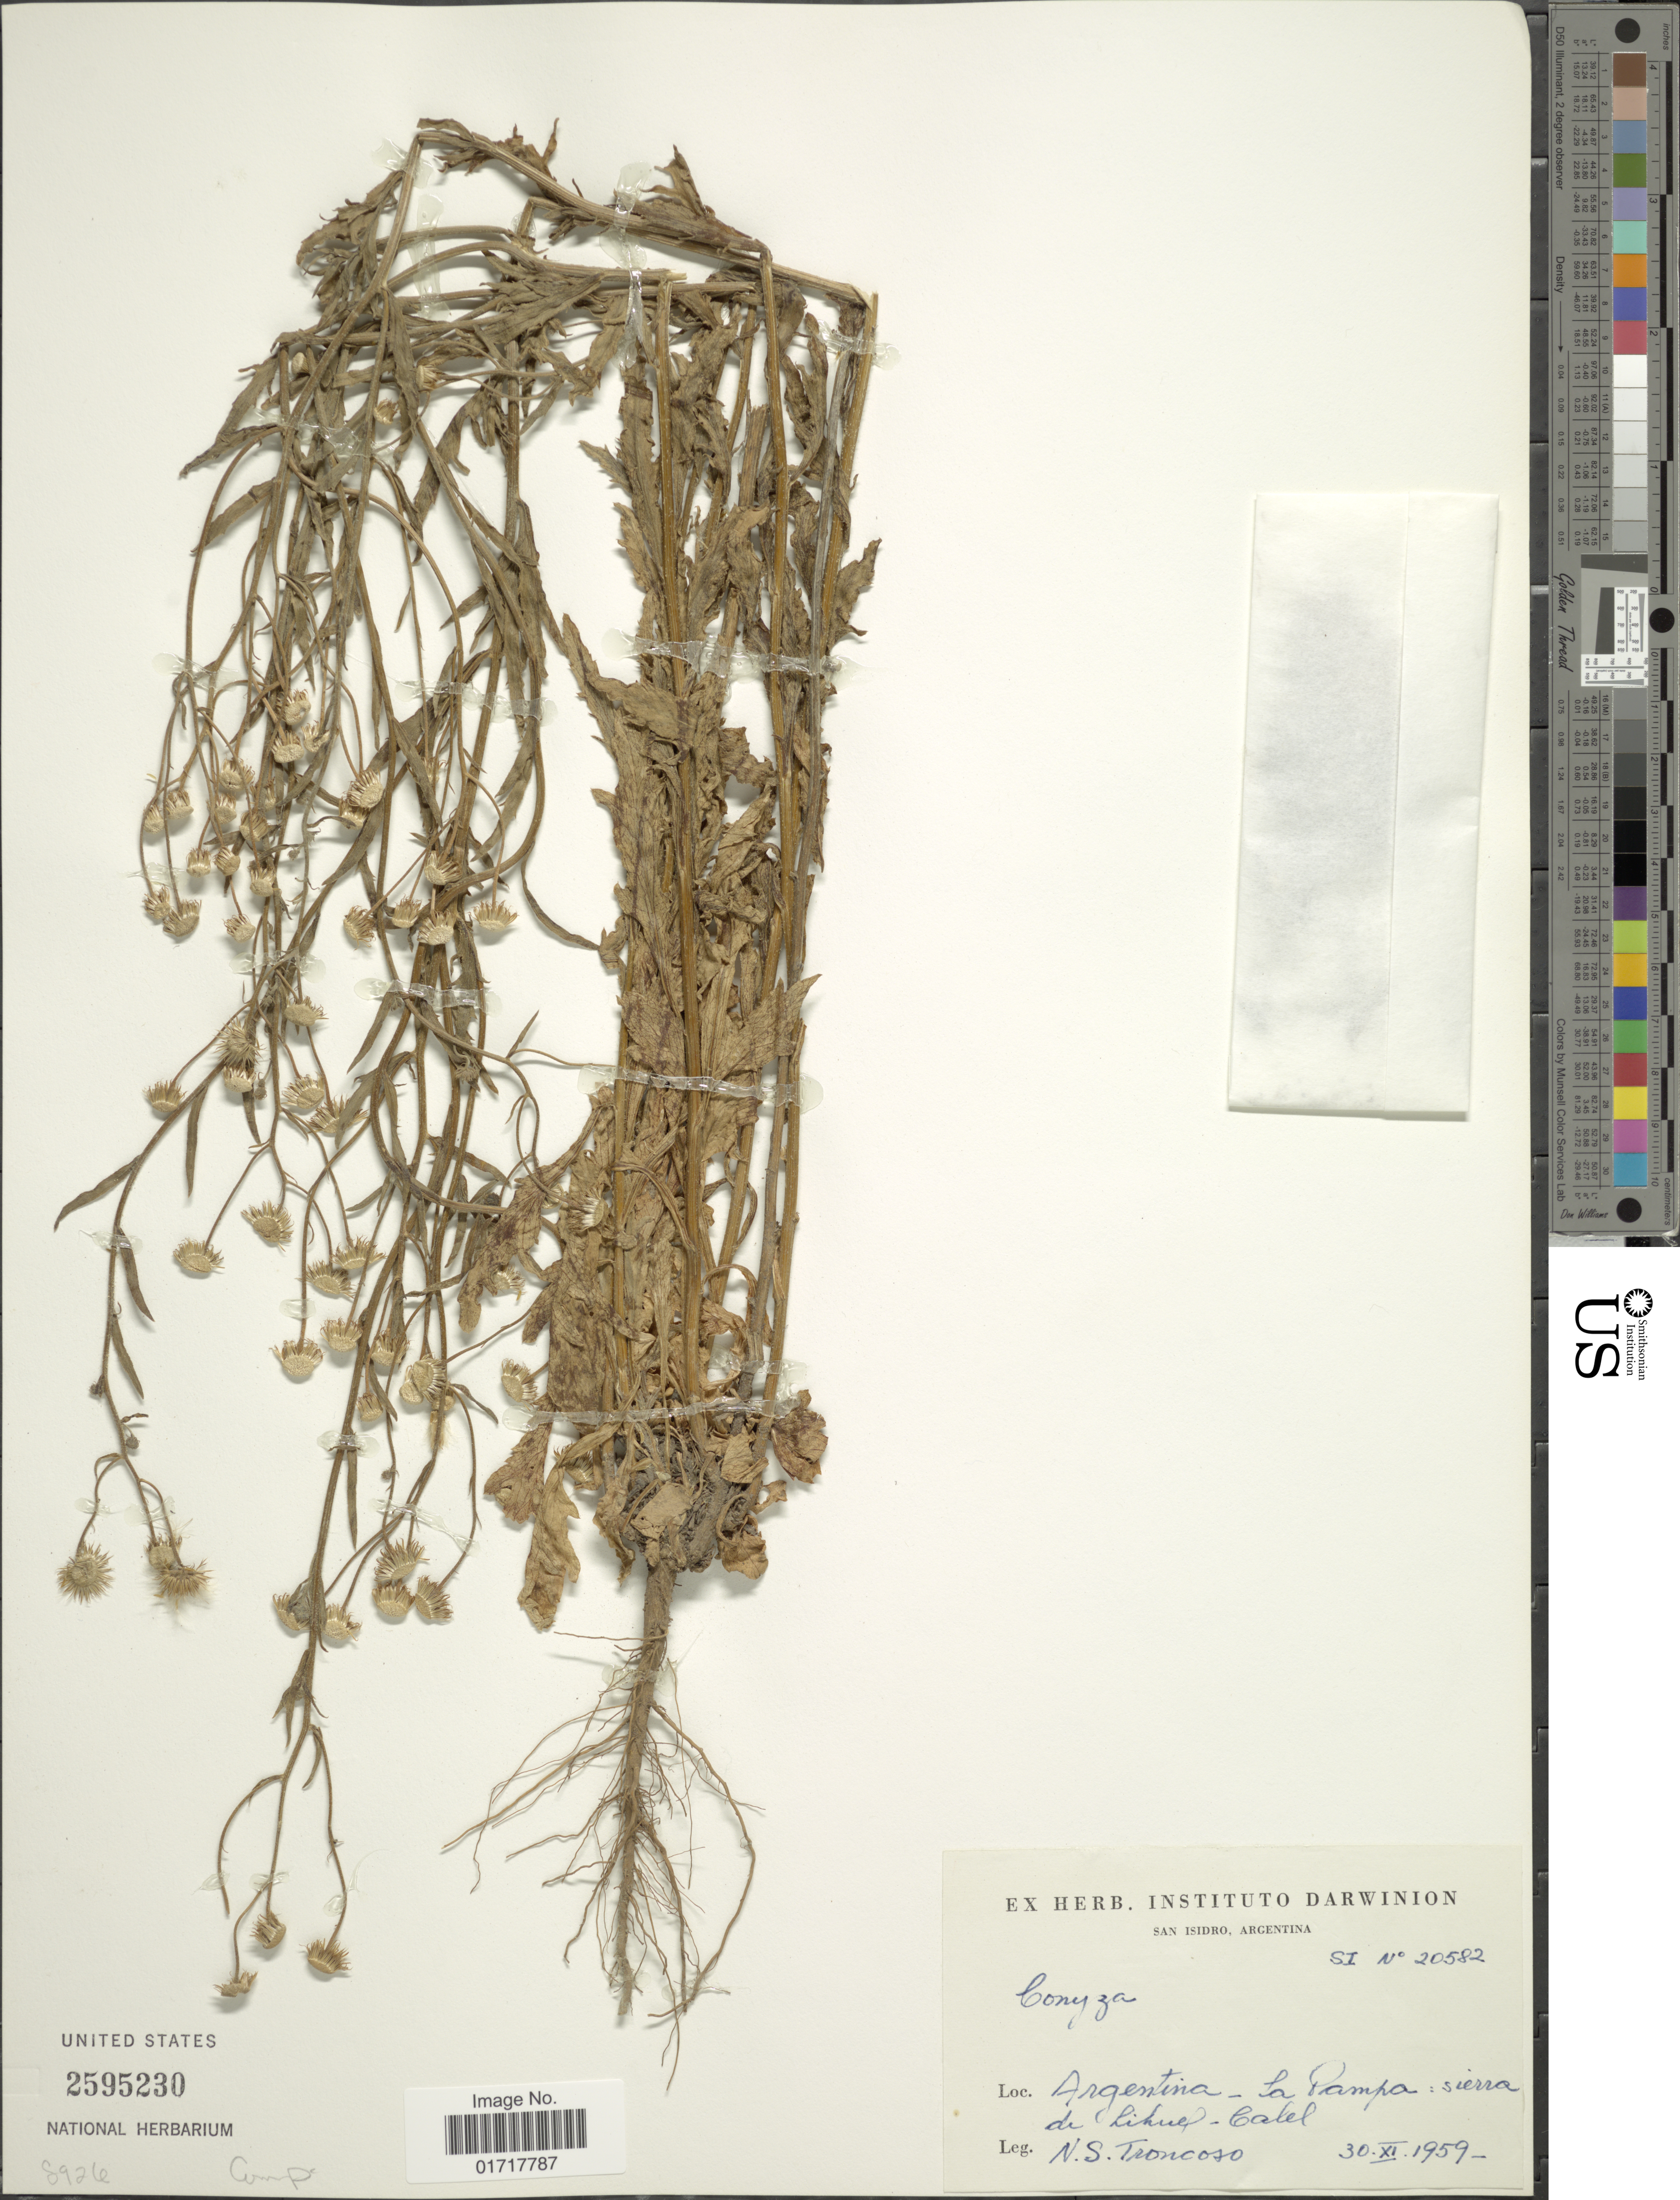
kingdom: Plantae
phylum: Tracheophyta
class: Magnoliopsida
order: Asterales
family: Asteraceae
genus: Conyza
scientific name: Conyza sp.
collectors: N. Troncoso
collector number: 20582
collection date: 1959-11-30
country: Argentina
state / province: La Pampa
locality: Argentina La Pampa : sierra de Lihuel Calel.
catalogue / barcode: US 2595230